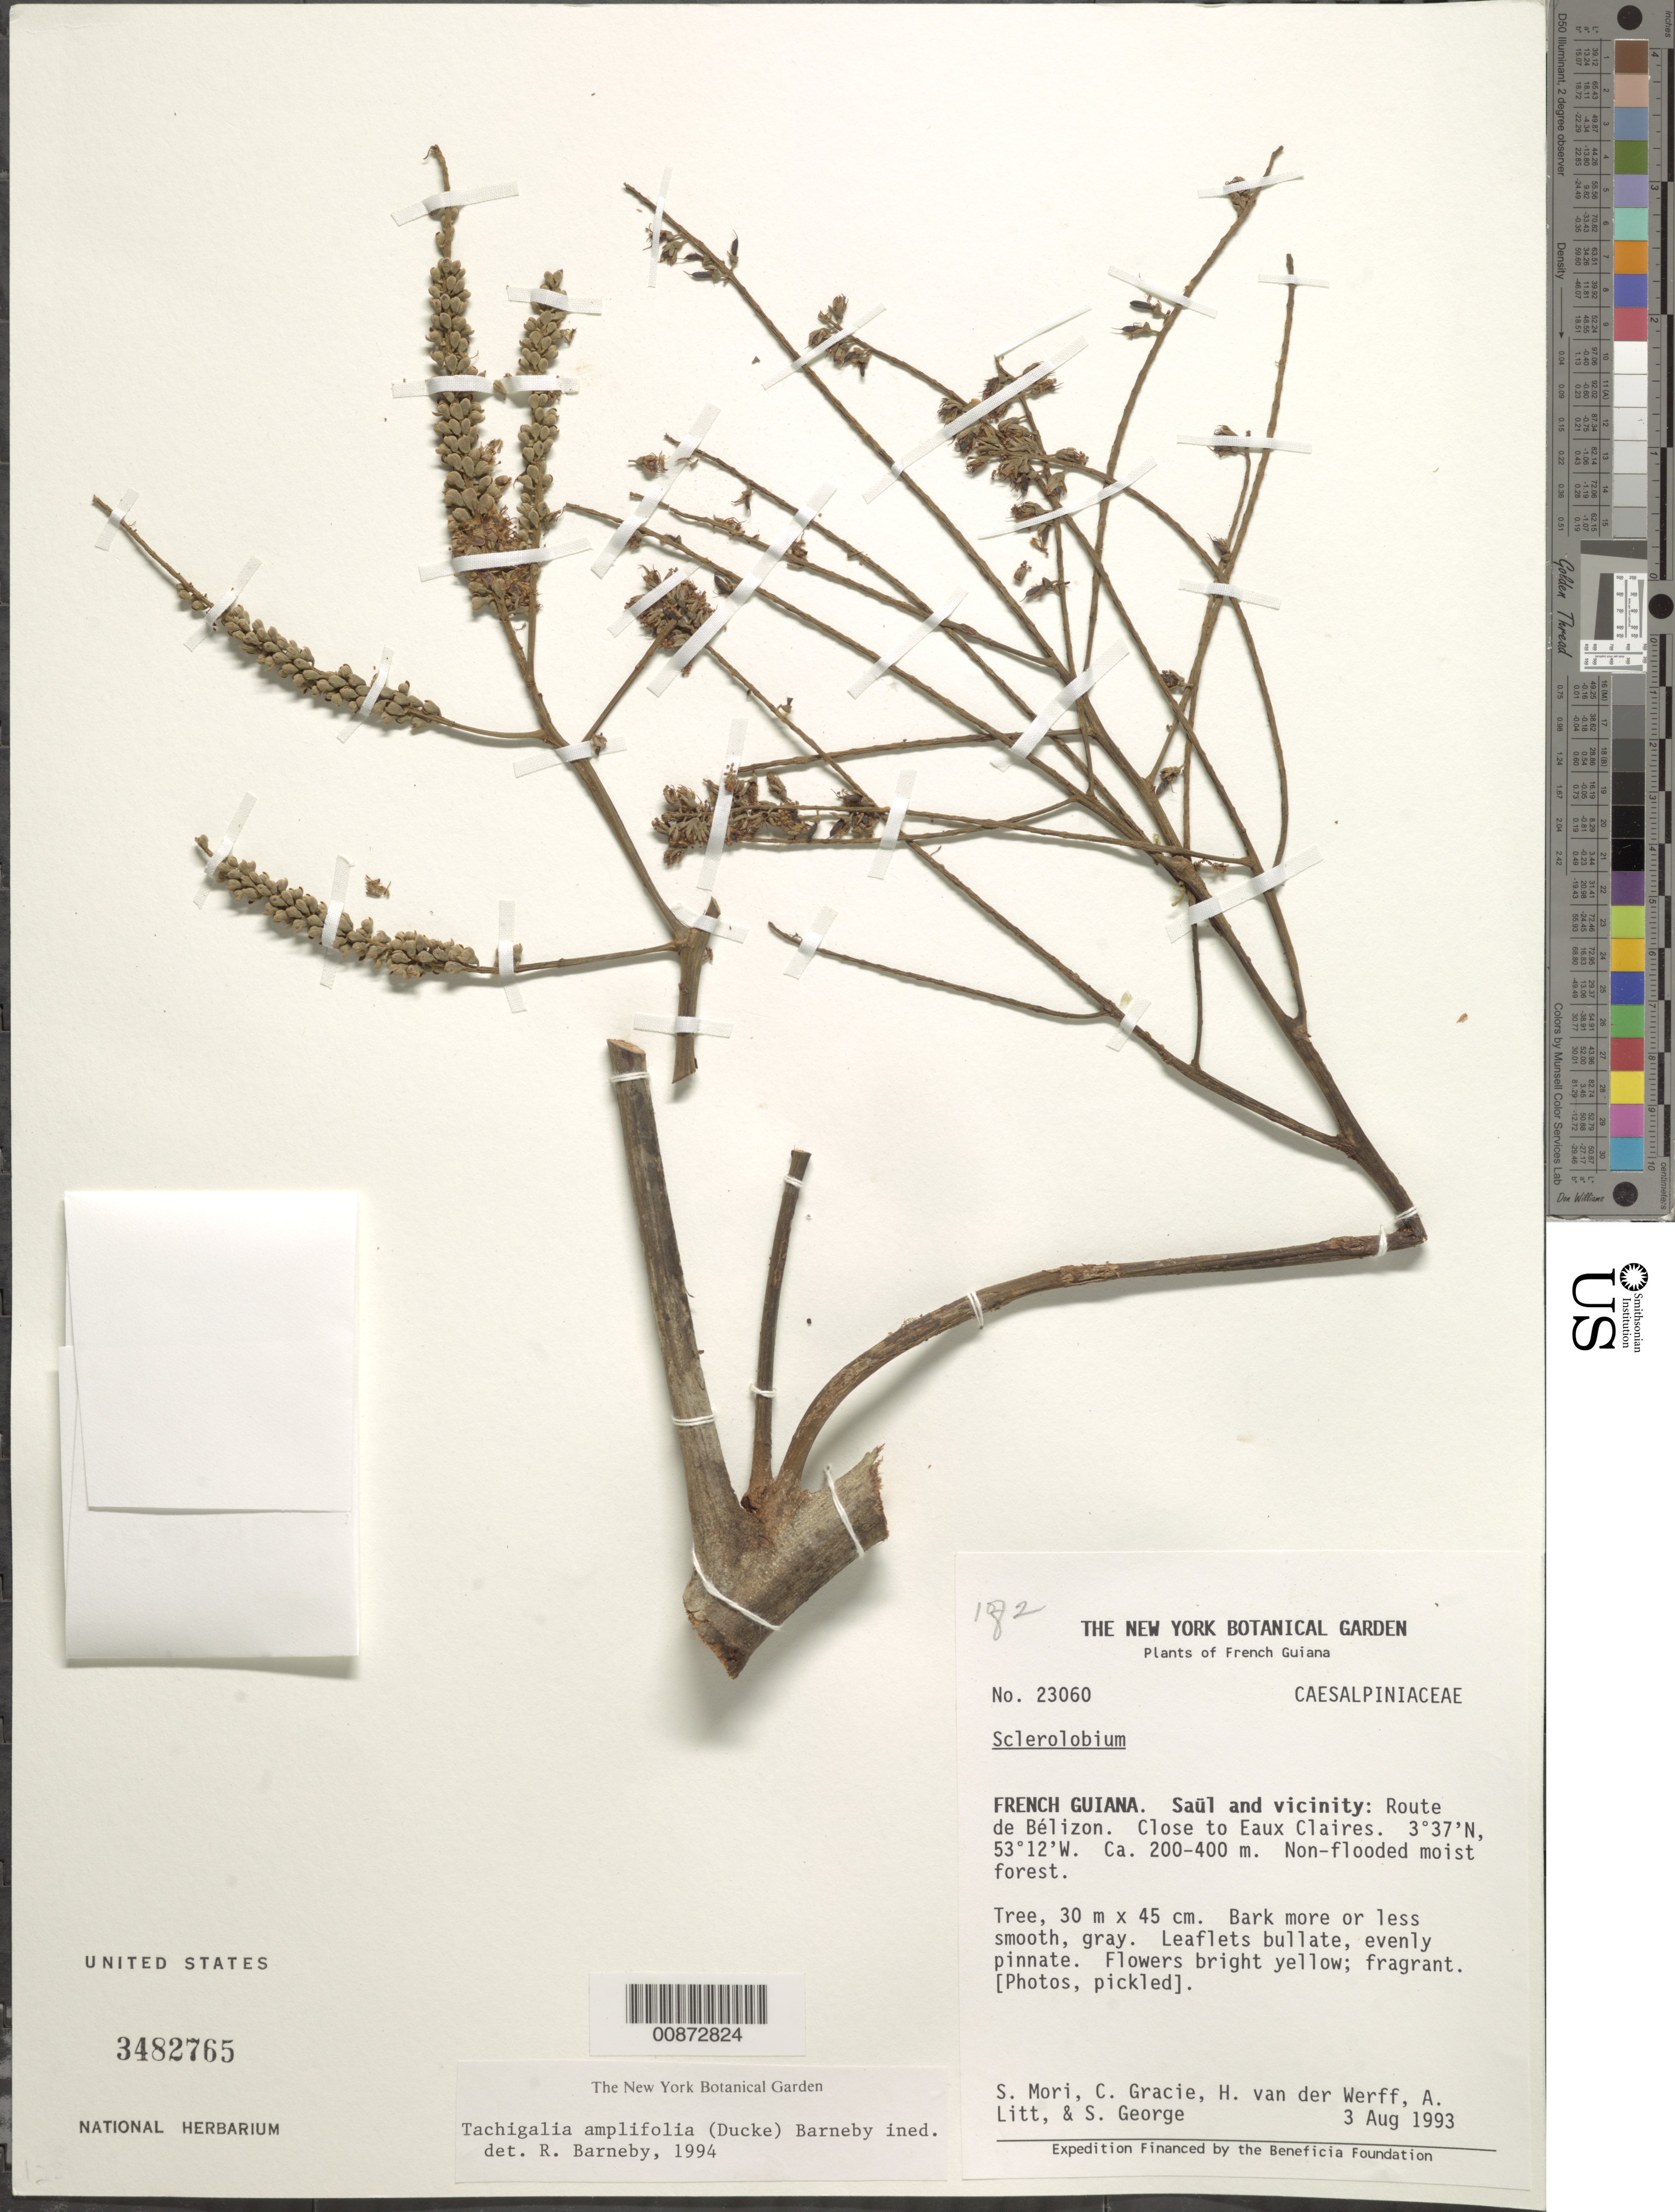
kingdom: Plantae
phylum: Tracheophyta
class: Magnoliopsida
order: Fabales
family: Fabaceae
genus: Tachigali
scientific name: Tachigali amplifolia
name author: (Ducke) Barneby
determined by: Barneby, Rupert C., (NY)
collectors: S. Mori, C. A. Gracie, H. van der Werff, A. Litt & S. George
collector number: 23060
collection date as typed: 3-Aug-93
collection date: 1993-08-03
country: French Guiana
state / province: Saint-Laurent-du-Maroni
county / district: Saül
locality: Saül and vic., Route de Bélizon, close to Eaux Claires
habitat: Non-flooded moist forest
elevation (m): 200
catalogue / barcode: US 3482765